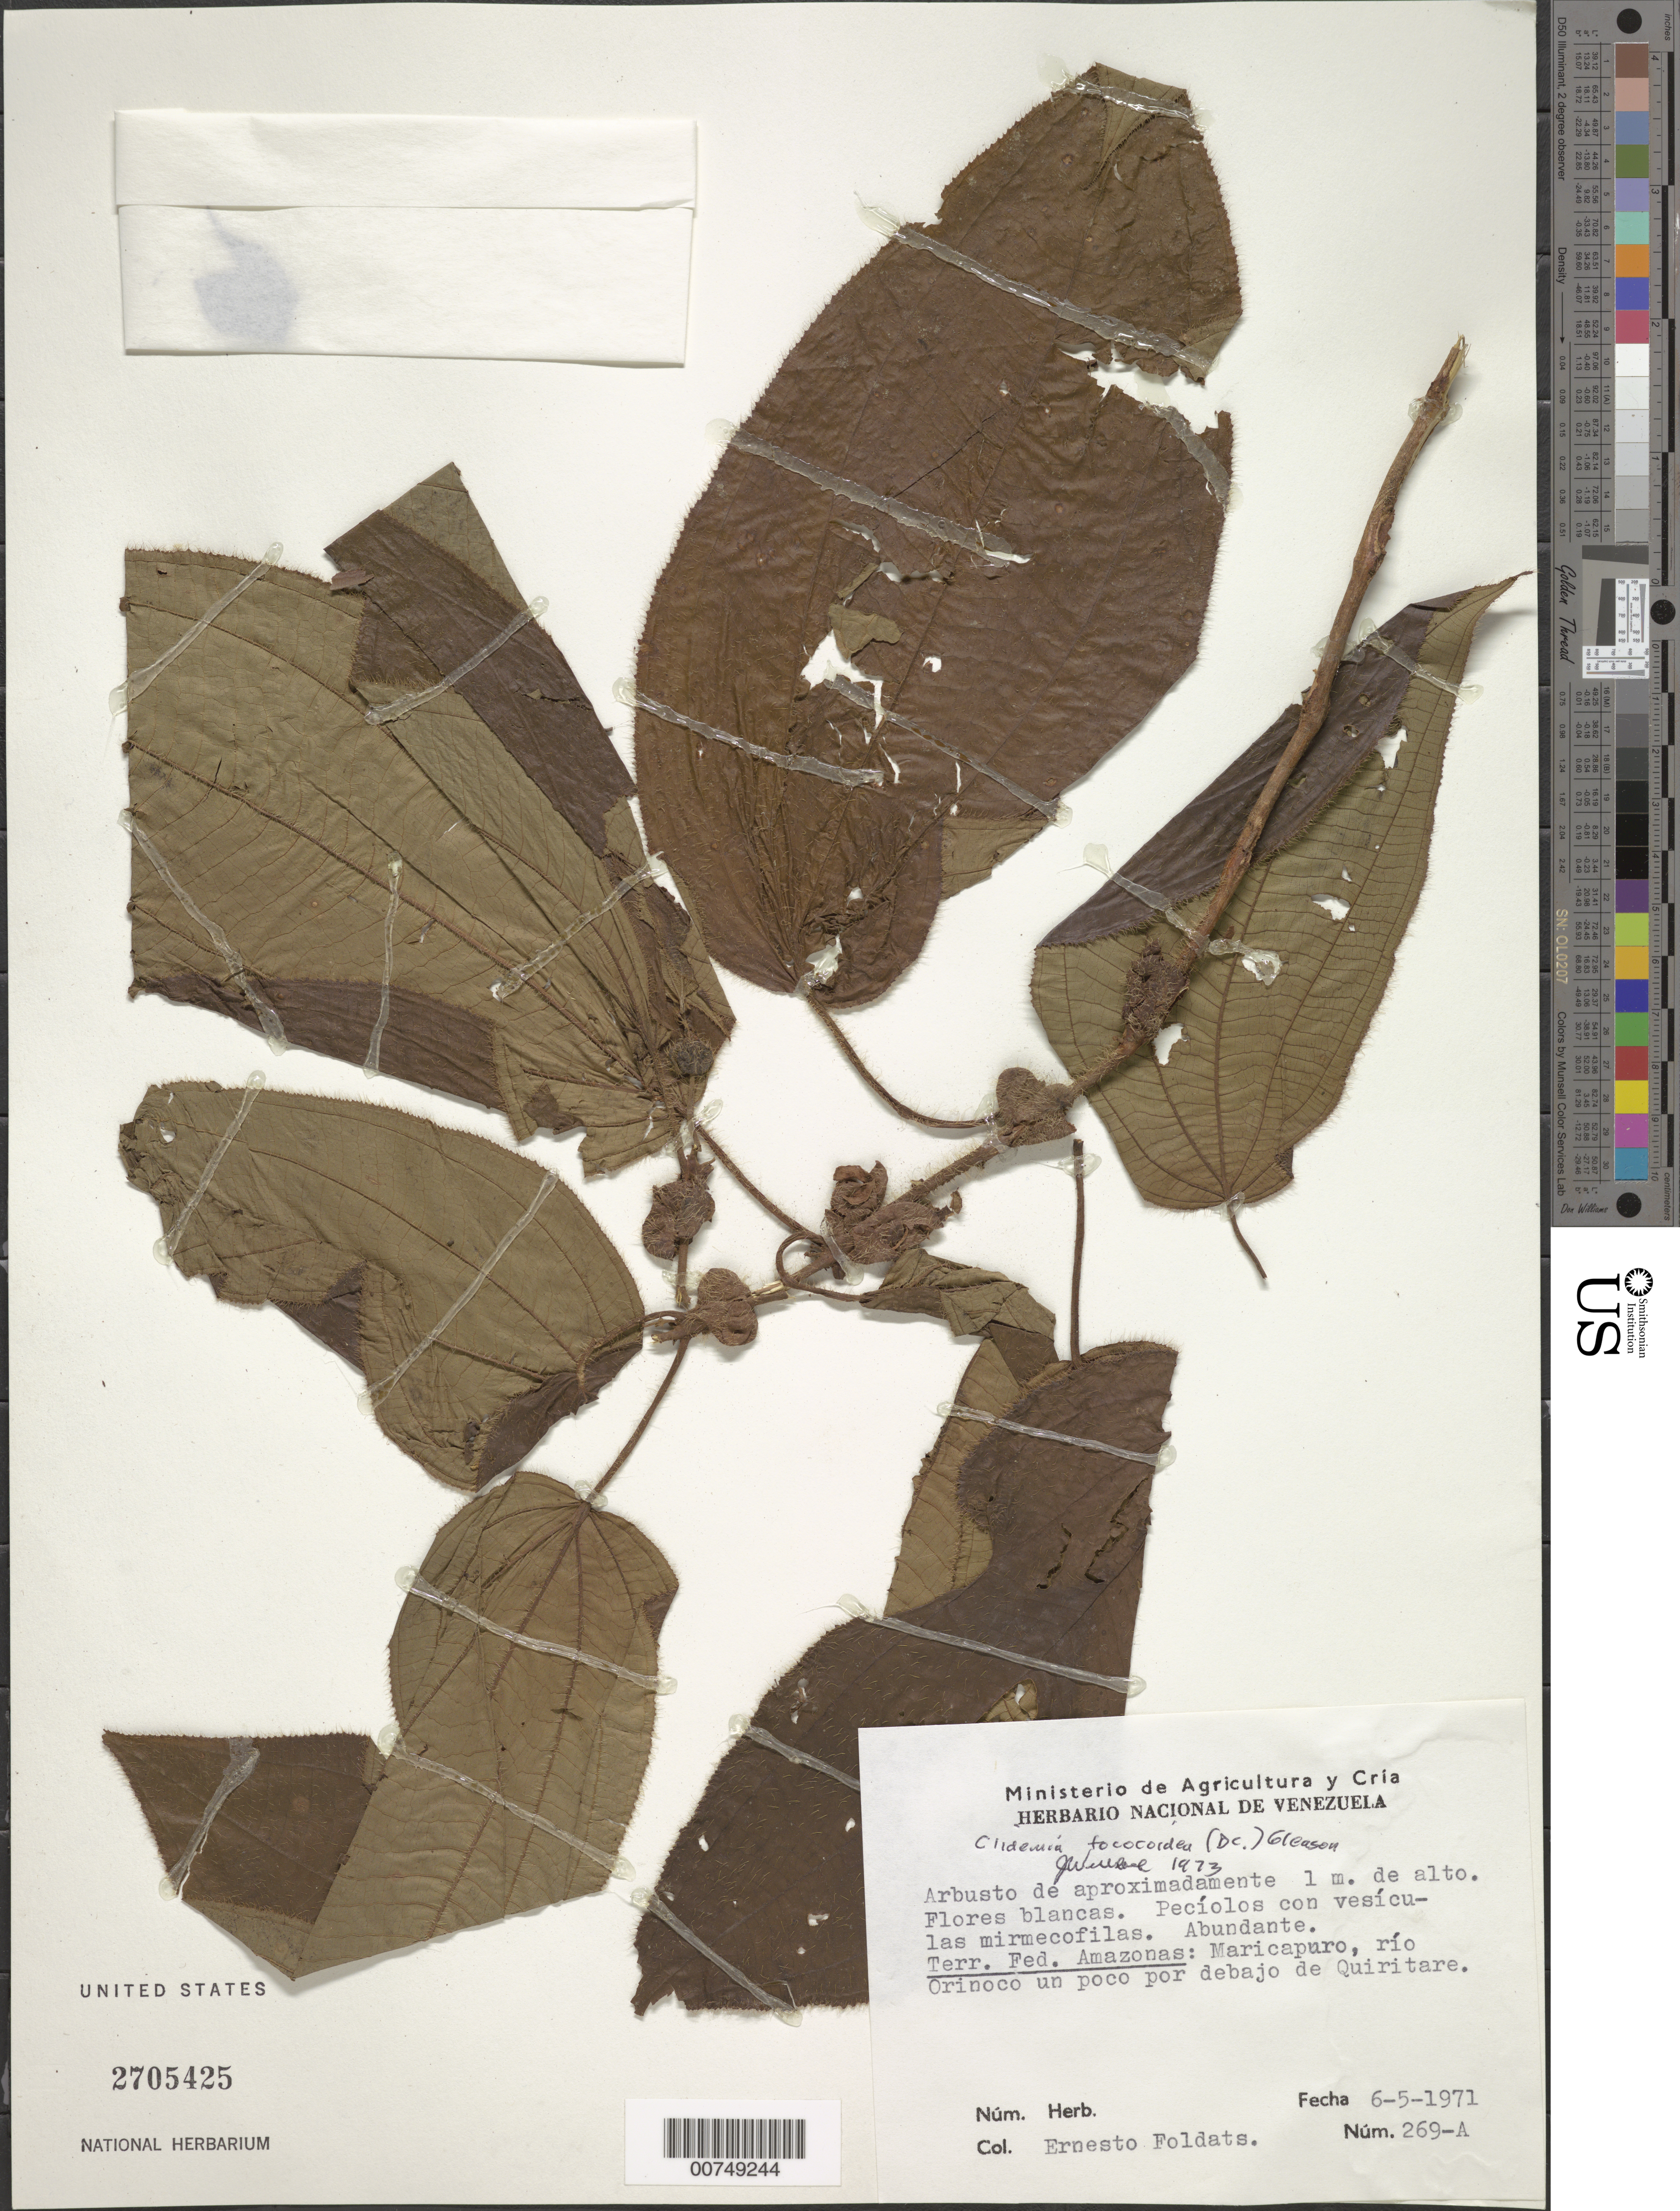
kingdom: Plantae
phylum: Tracheophyta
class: Magnoliopsida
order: Myrtales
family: Melastomataceae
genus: Clidemia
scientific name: Clidemia tococoidea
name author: (DC.) Gleason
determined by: Wurdack, John J., (US), US (UNITED STATES)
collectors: E. Foldats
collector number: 269 A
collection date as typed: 6-May-71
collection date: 1971-05-06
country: Venezuela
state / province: Amazonas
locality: Maricapure, Río Orinoco, un poco por debajo de Quiritare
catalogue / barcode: US 2705425